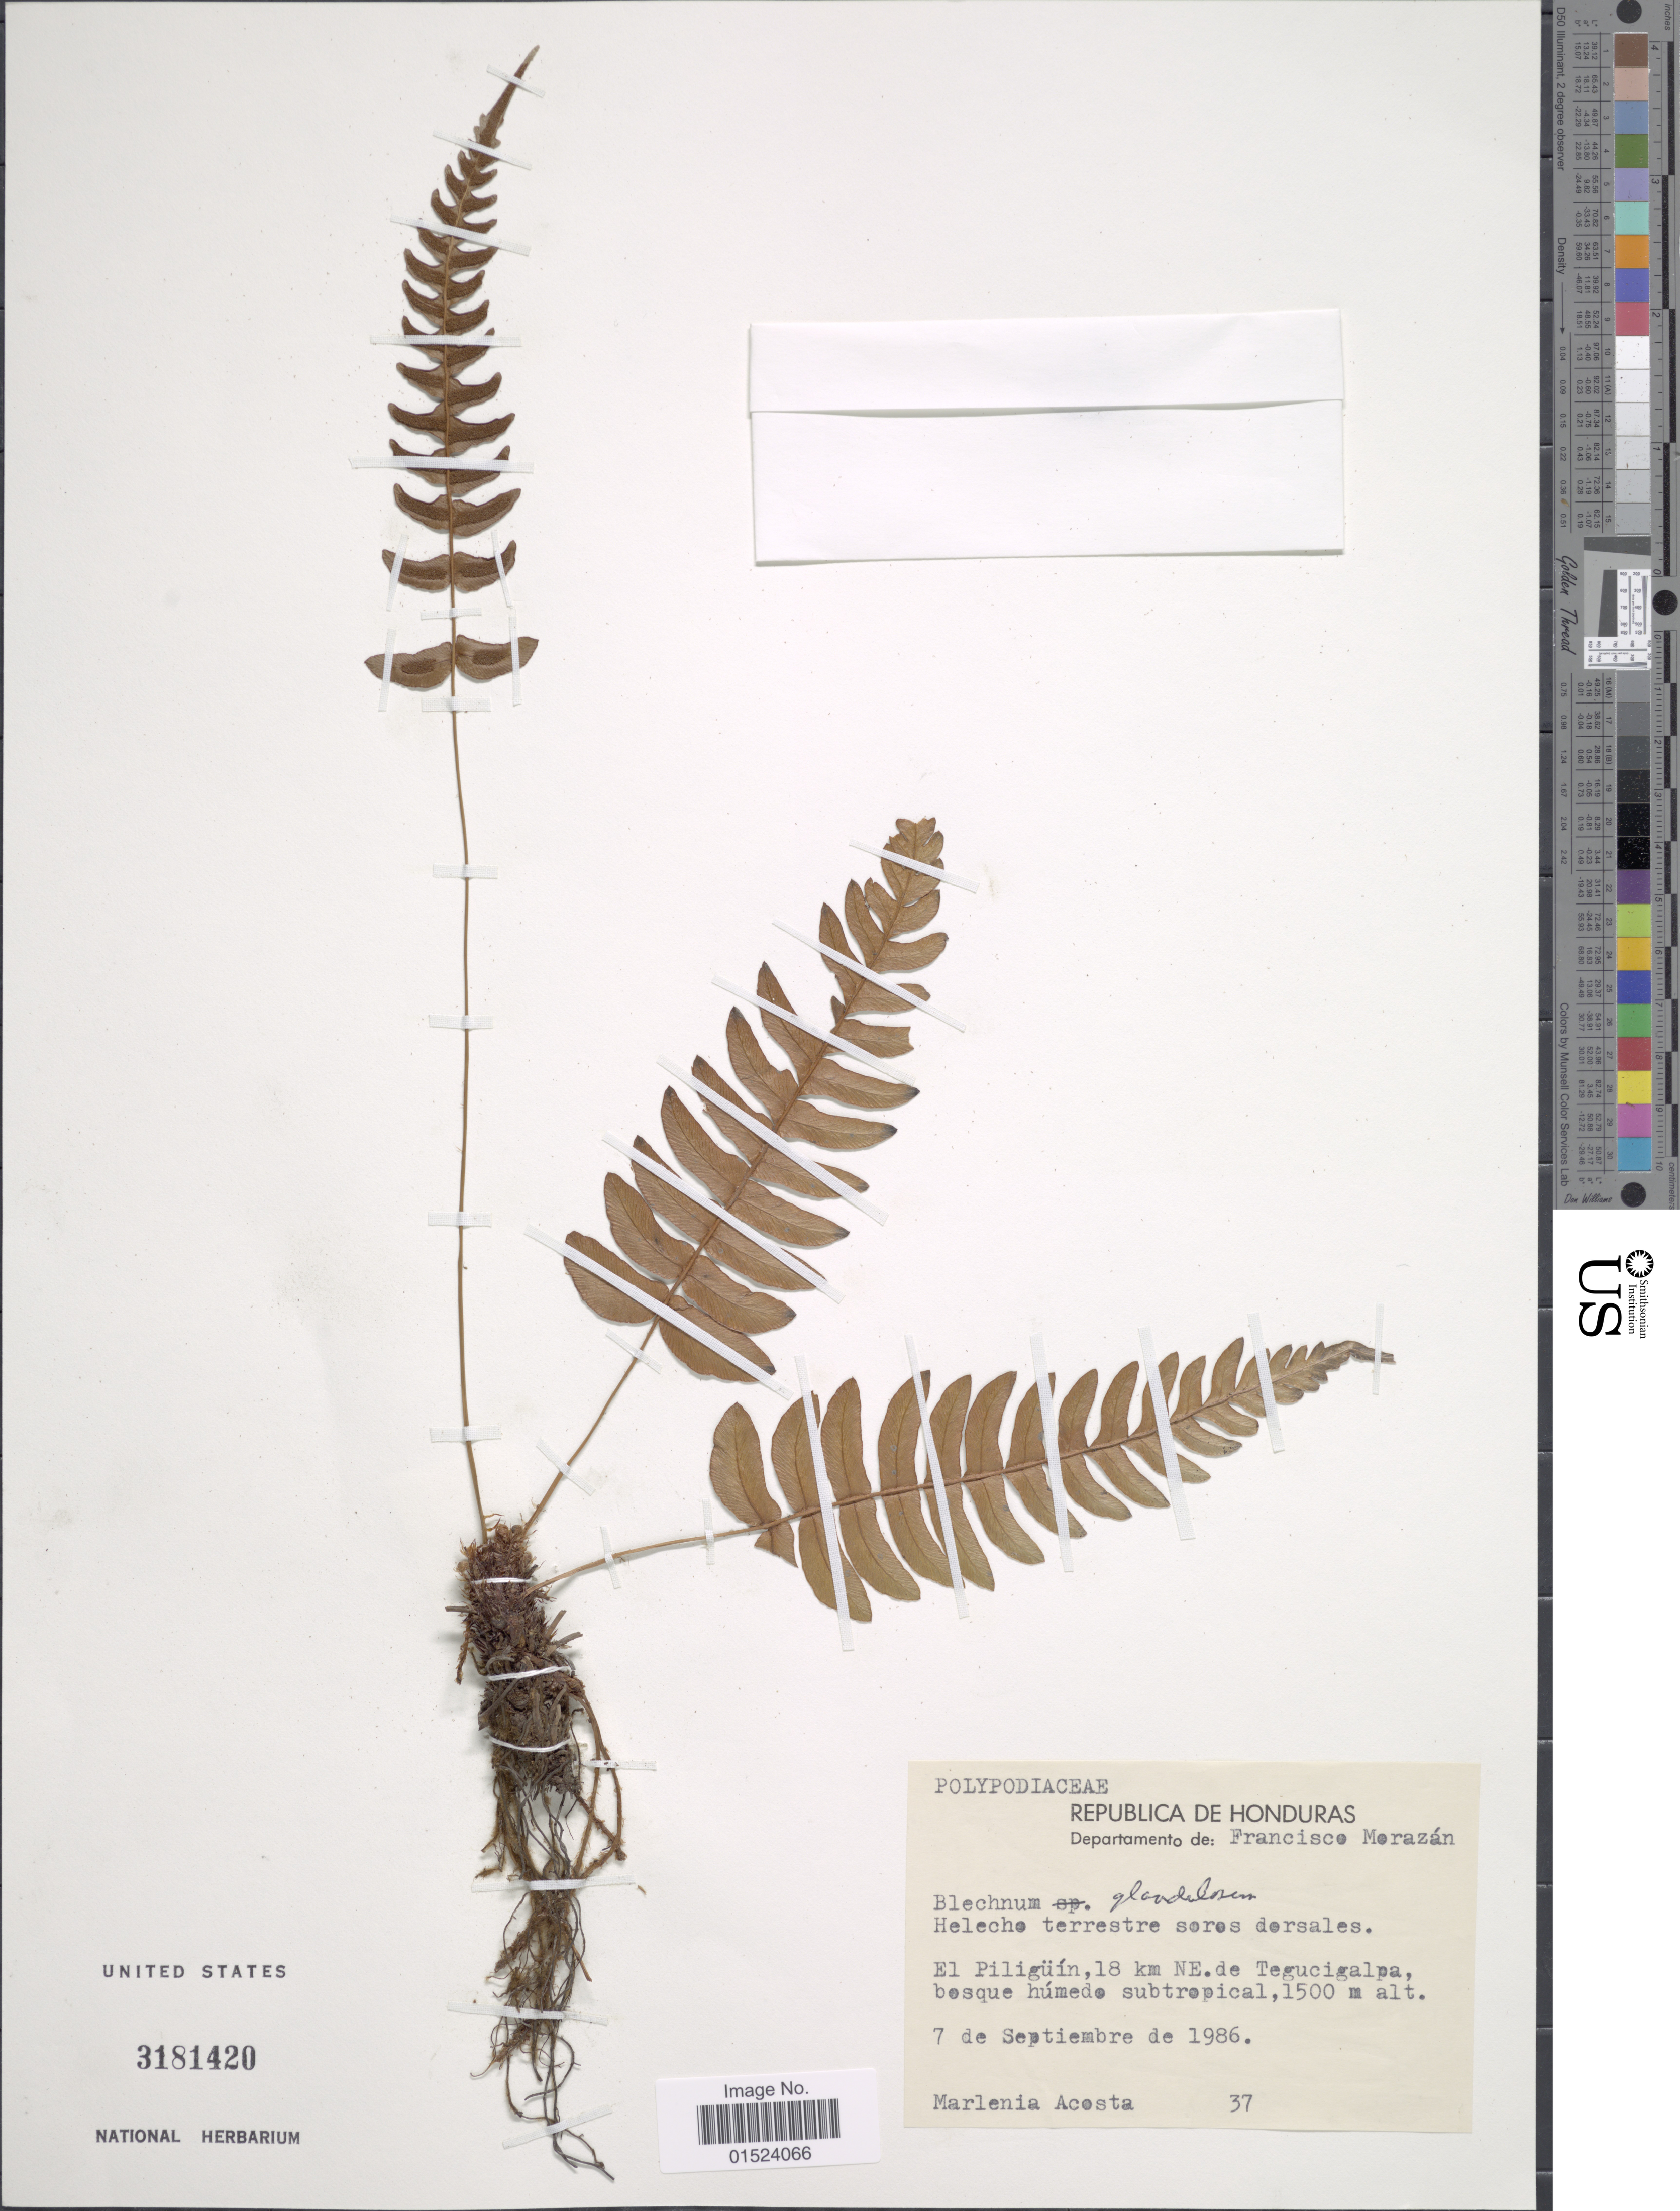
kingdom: Plantae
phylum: Tracheophyta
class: Polypodiopsida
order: Polypodiales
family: Blechnaceae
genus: Blechnum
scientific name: Blechnum glandulosum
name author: Link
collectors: M. Acosta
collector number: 37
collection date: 1986-09-07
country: Honduras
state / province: Fco. Morazán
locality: El Piligüín, 18 km NE. de Tegucigalpa, bosque húmedo subtropical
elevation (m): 1500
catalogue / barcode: US 3181420